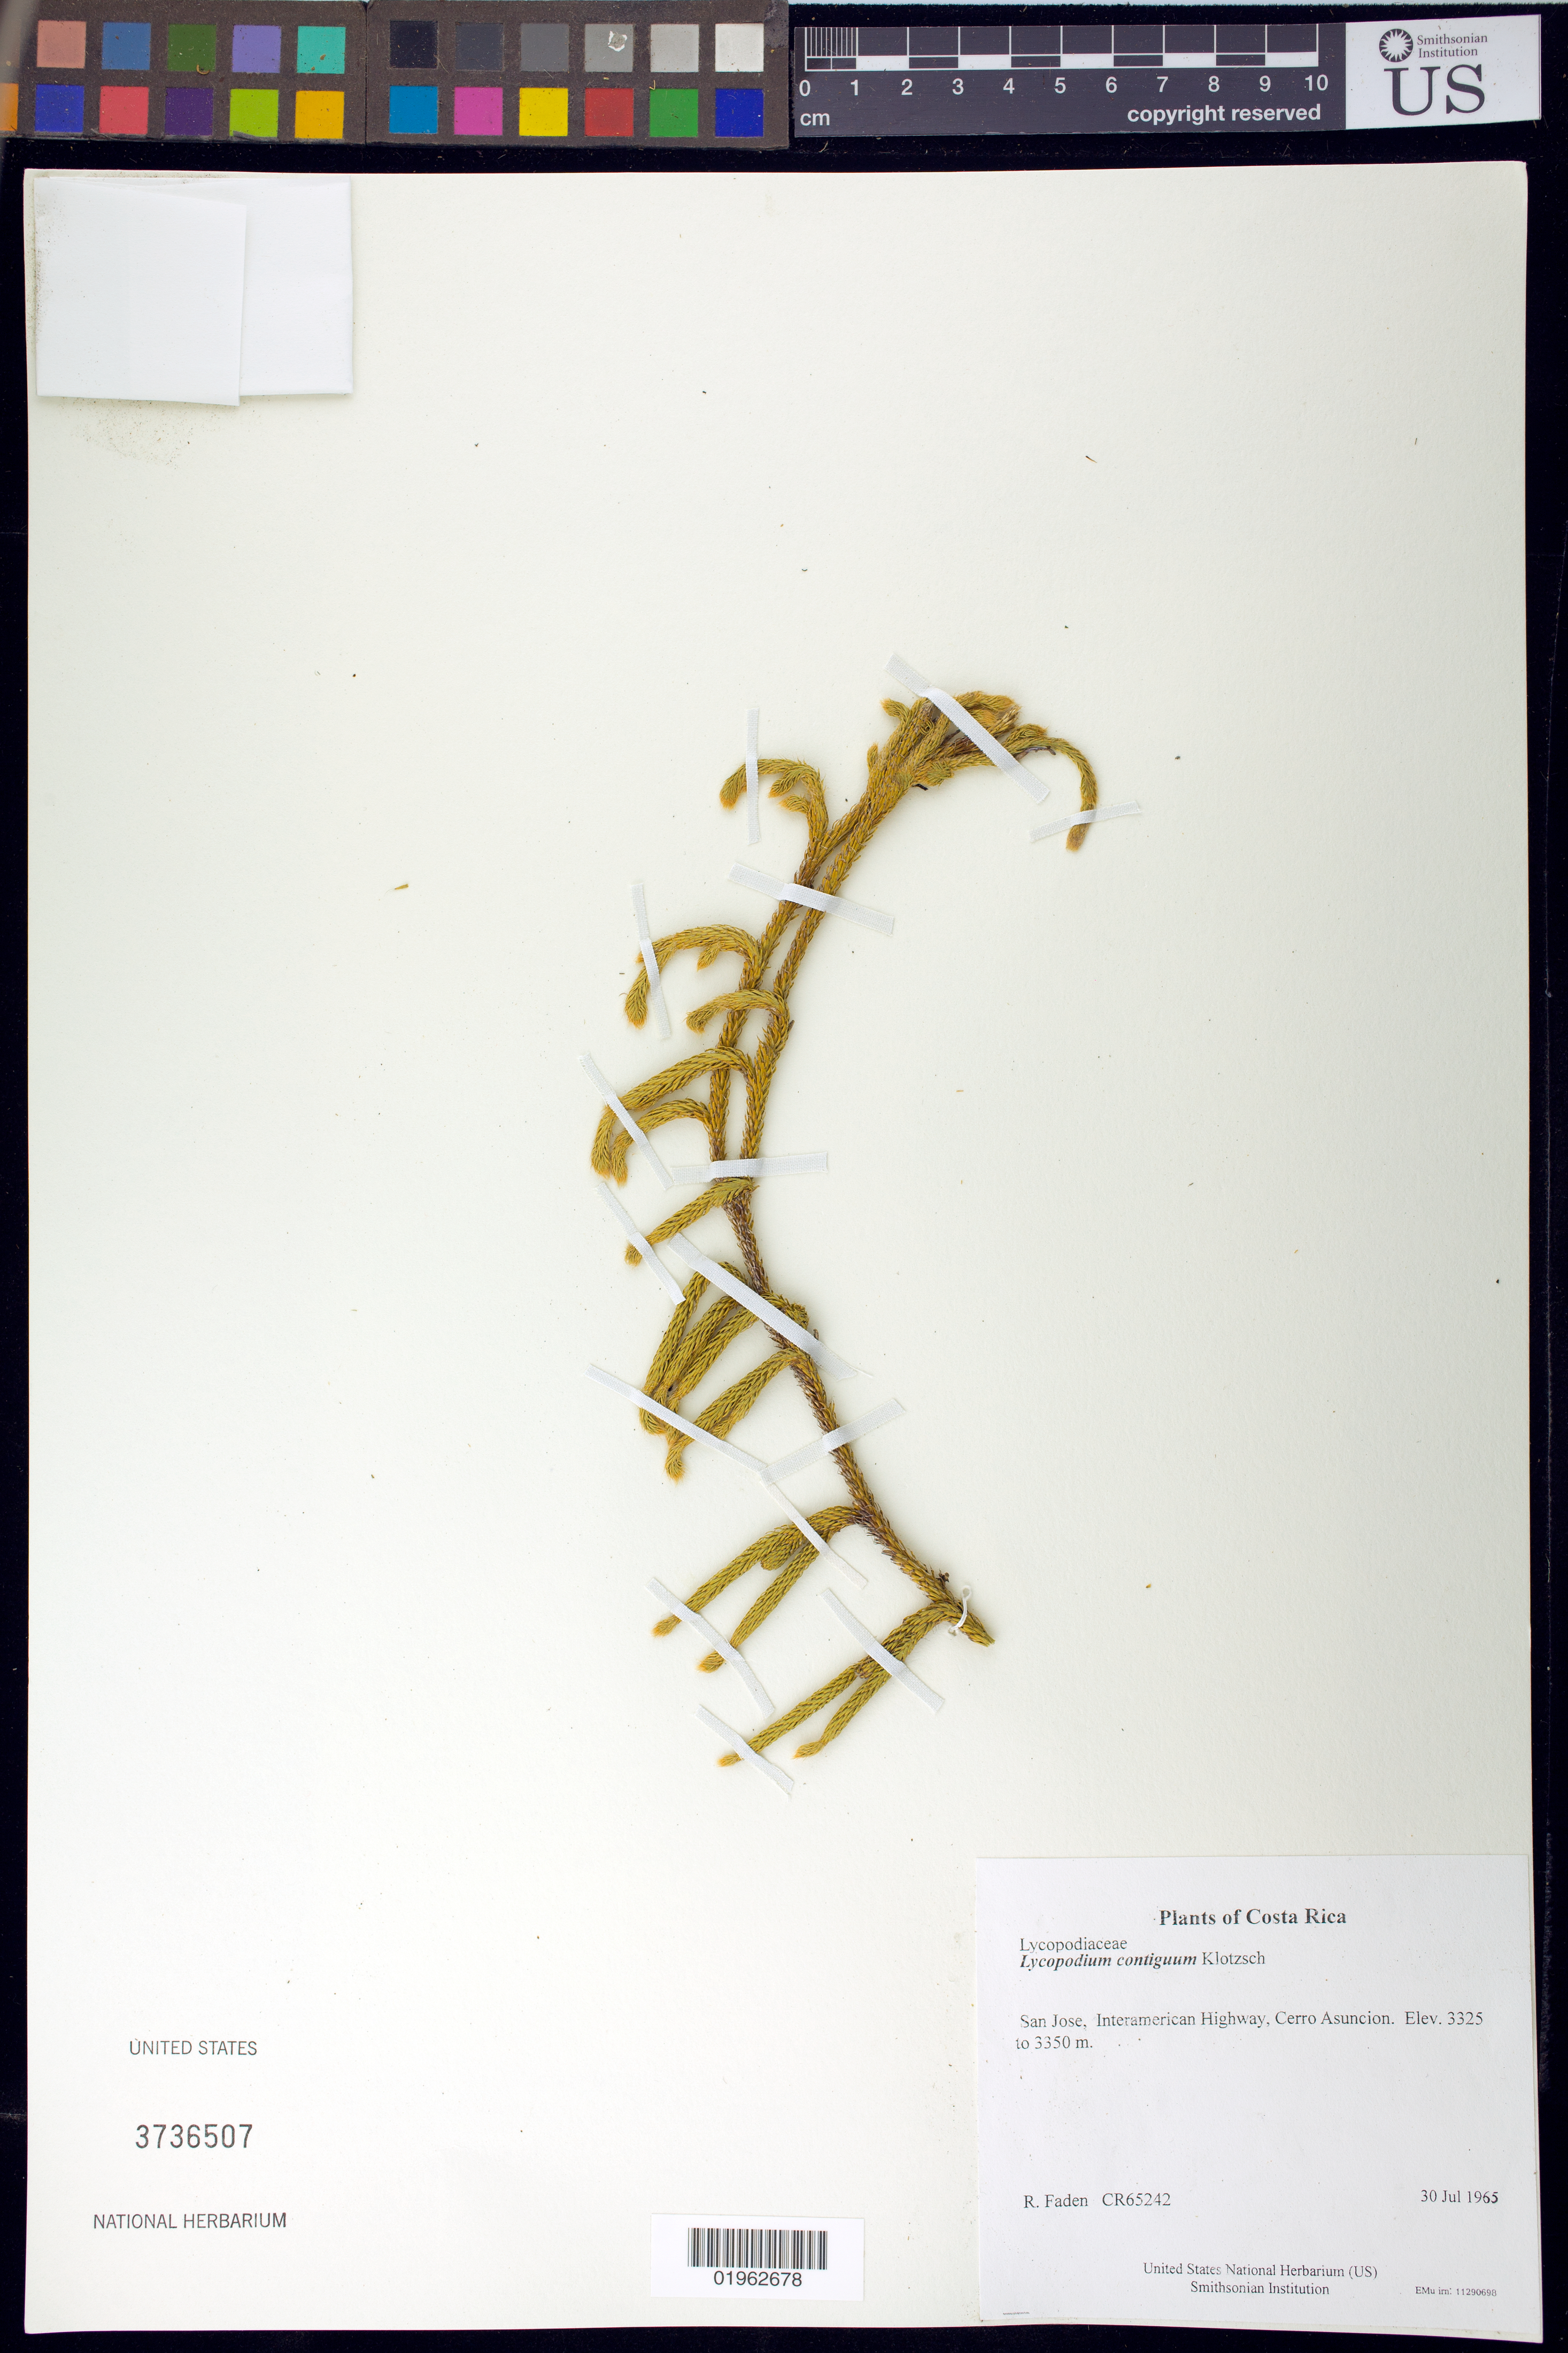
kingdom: Plantae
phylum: Tracheophyta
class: Lycopodiopsida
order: Lycopodiales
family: Lycopodiaceae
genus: Phlegmariurus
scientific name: Phlegmariurus clavatum subsp. contiguum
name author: (Klotzsch) B. Øllg.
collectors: R. B. Faden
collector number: CR65242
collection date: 1965-07-30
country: Costa Rica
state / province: San Jose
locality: Interamerican Highway, Cerro Asuncion.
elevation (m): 3325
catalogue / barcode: US 3736507